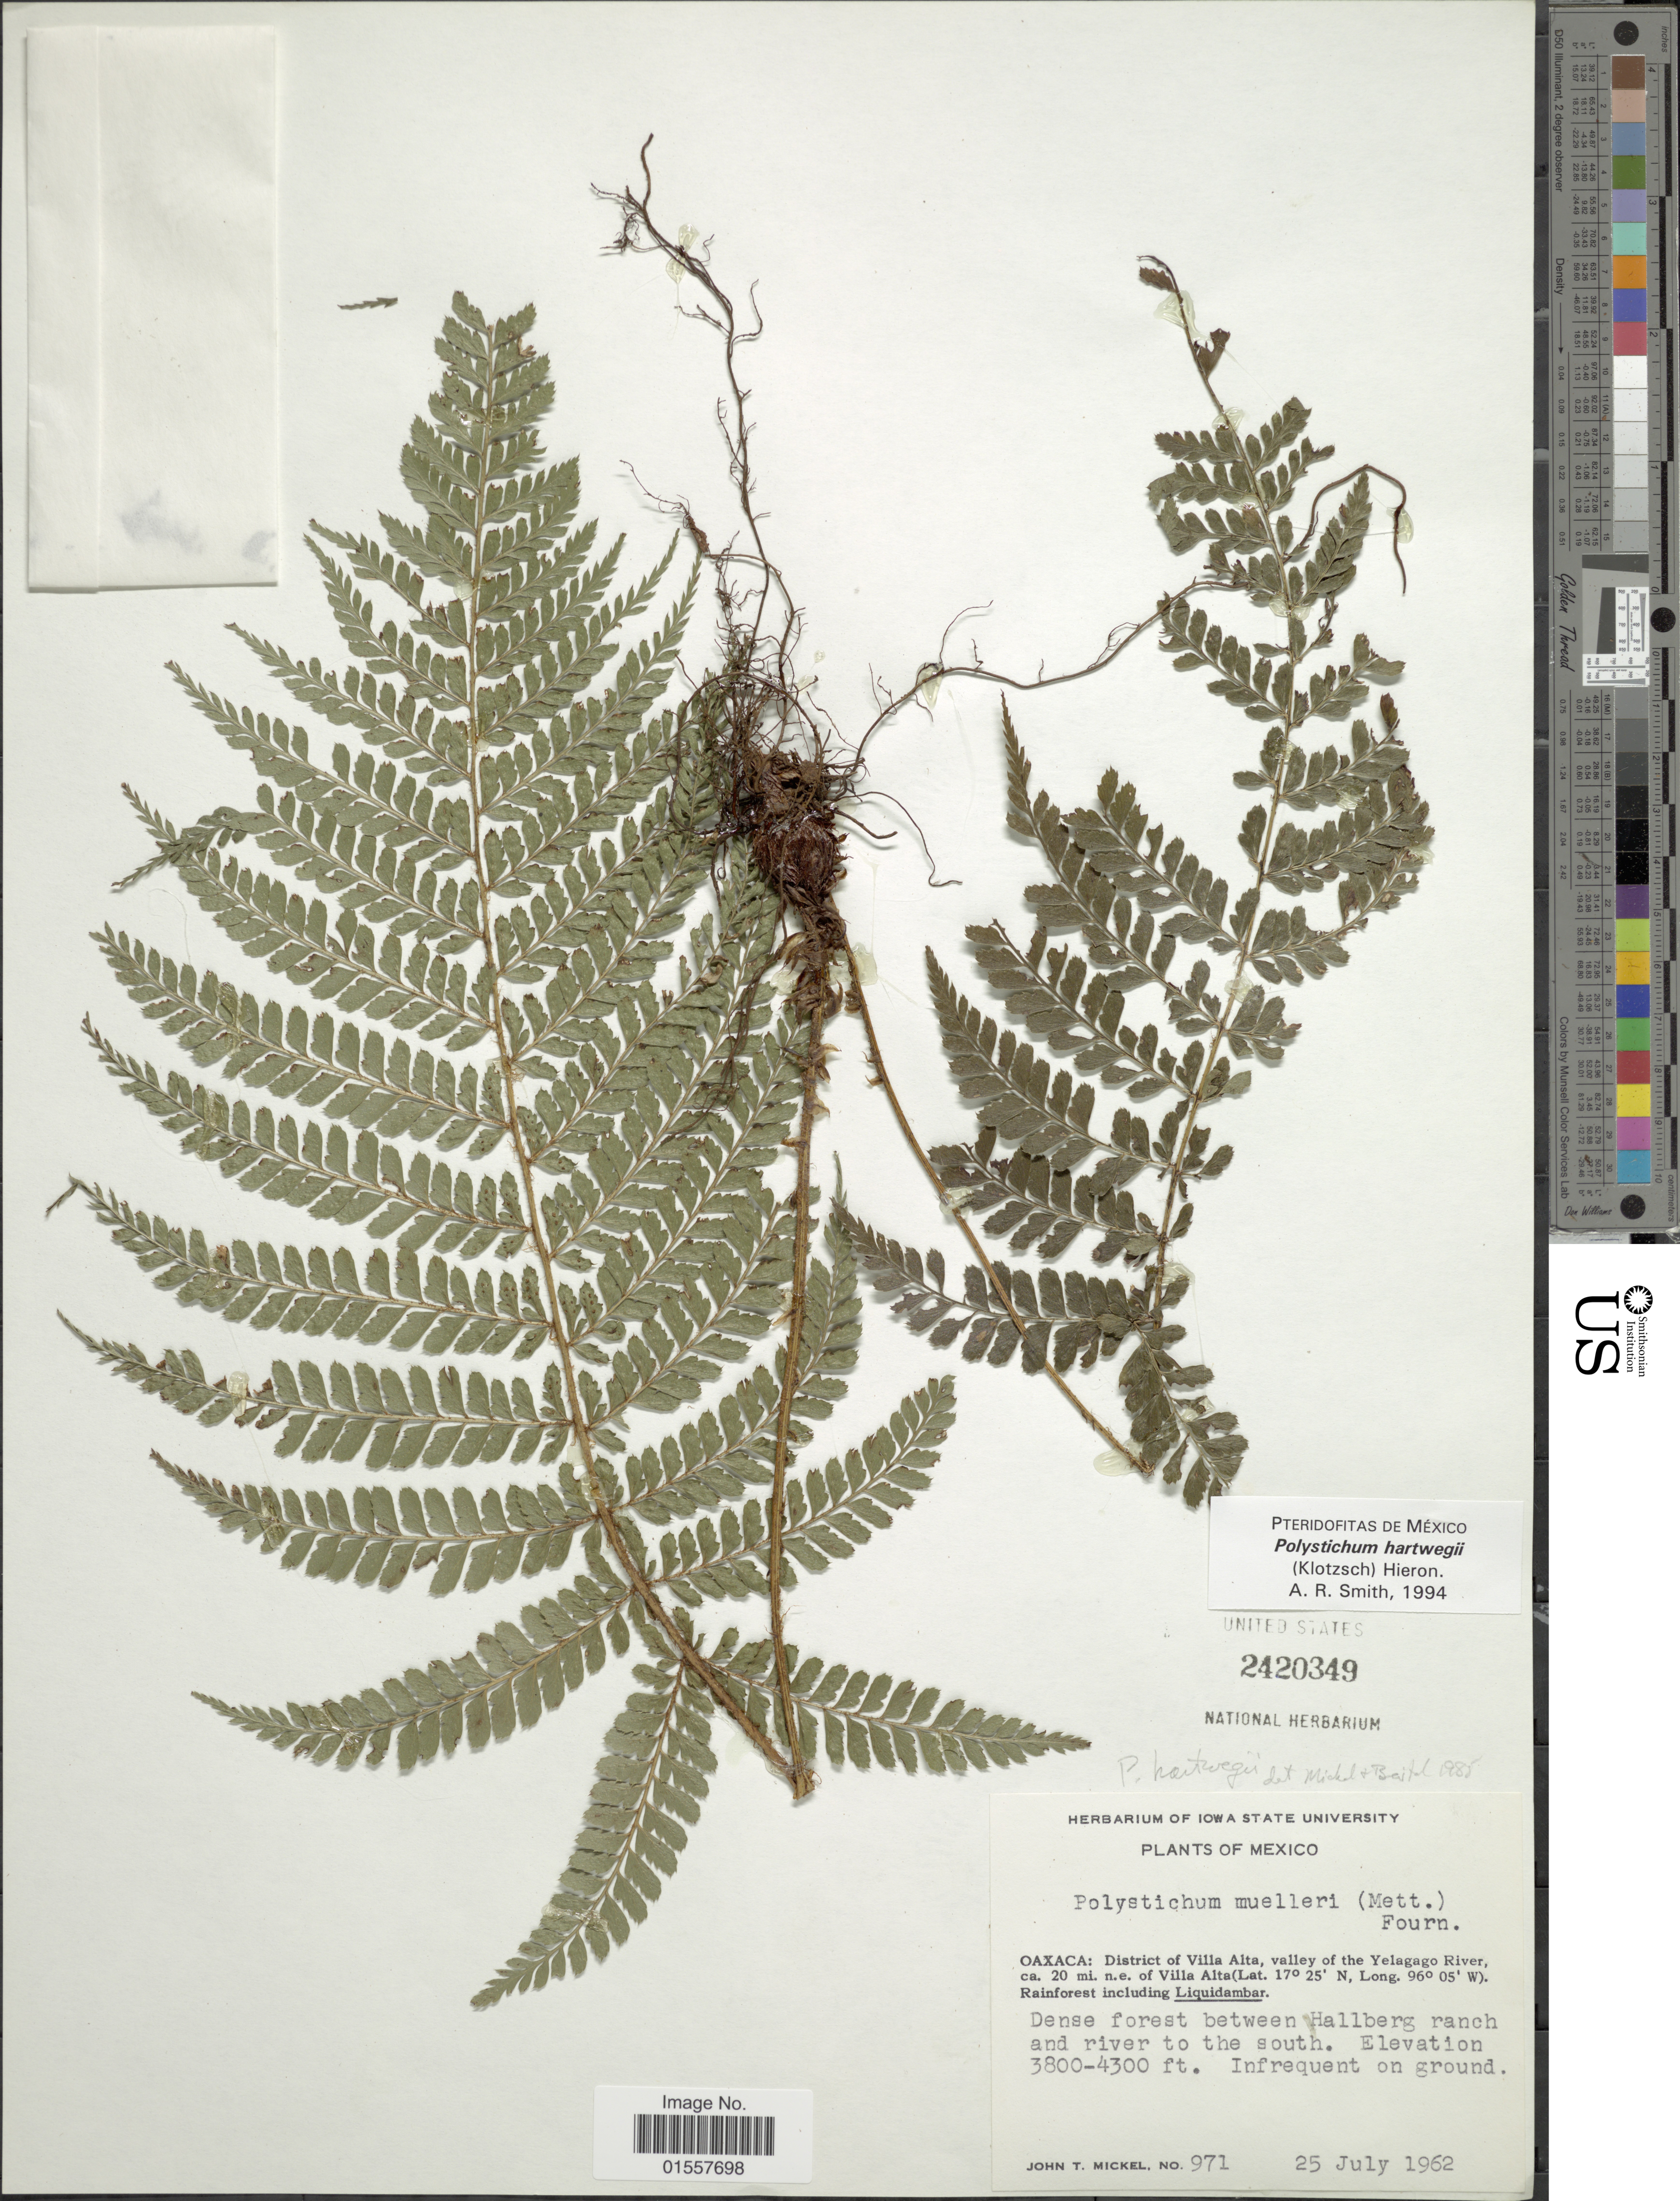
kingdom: Plantae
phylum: Tracheophyta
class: Polypodiopsida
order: Polypodiales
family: Dryopteridaceae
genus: Polystichum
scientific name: Polystichum hartwegii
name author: (Klotzsch) Hieron.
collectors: J. T. Mickel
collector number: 971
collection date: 1962-07-25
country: Mexico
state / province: Oaxaca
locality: Oaxaca: District of Villa Alta, valley of the Yelagago River, ca. 20 mi. n.e. of Villa Alta, dense forest between Hallberg ranch and river to the south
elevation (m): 1158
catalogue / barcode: US 2420349